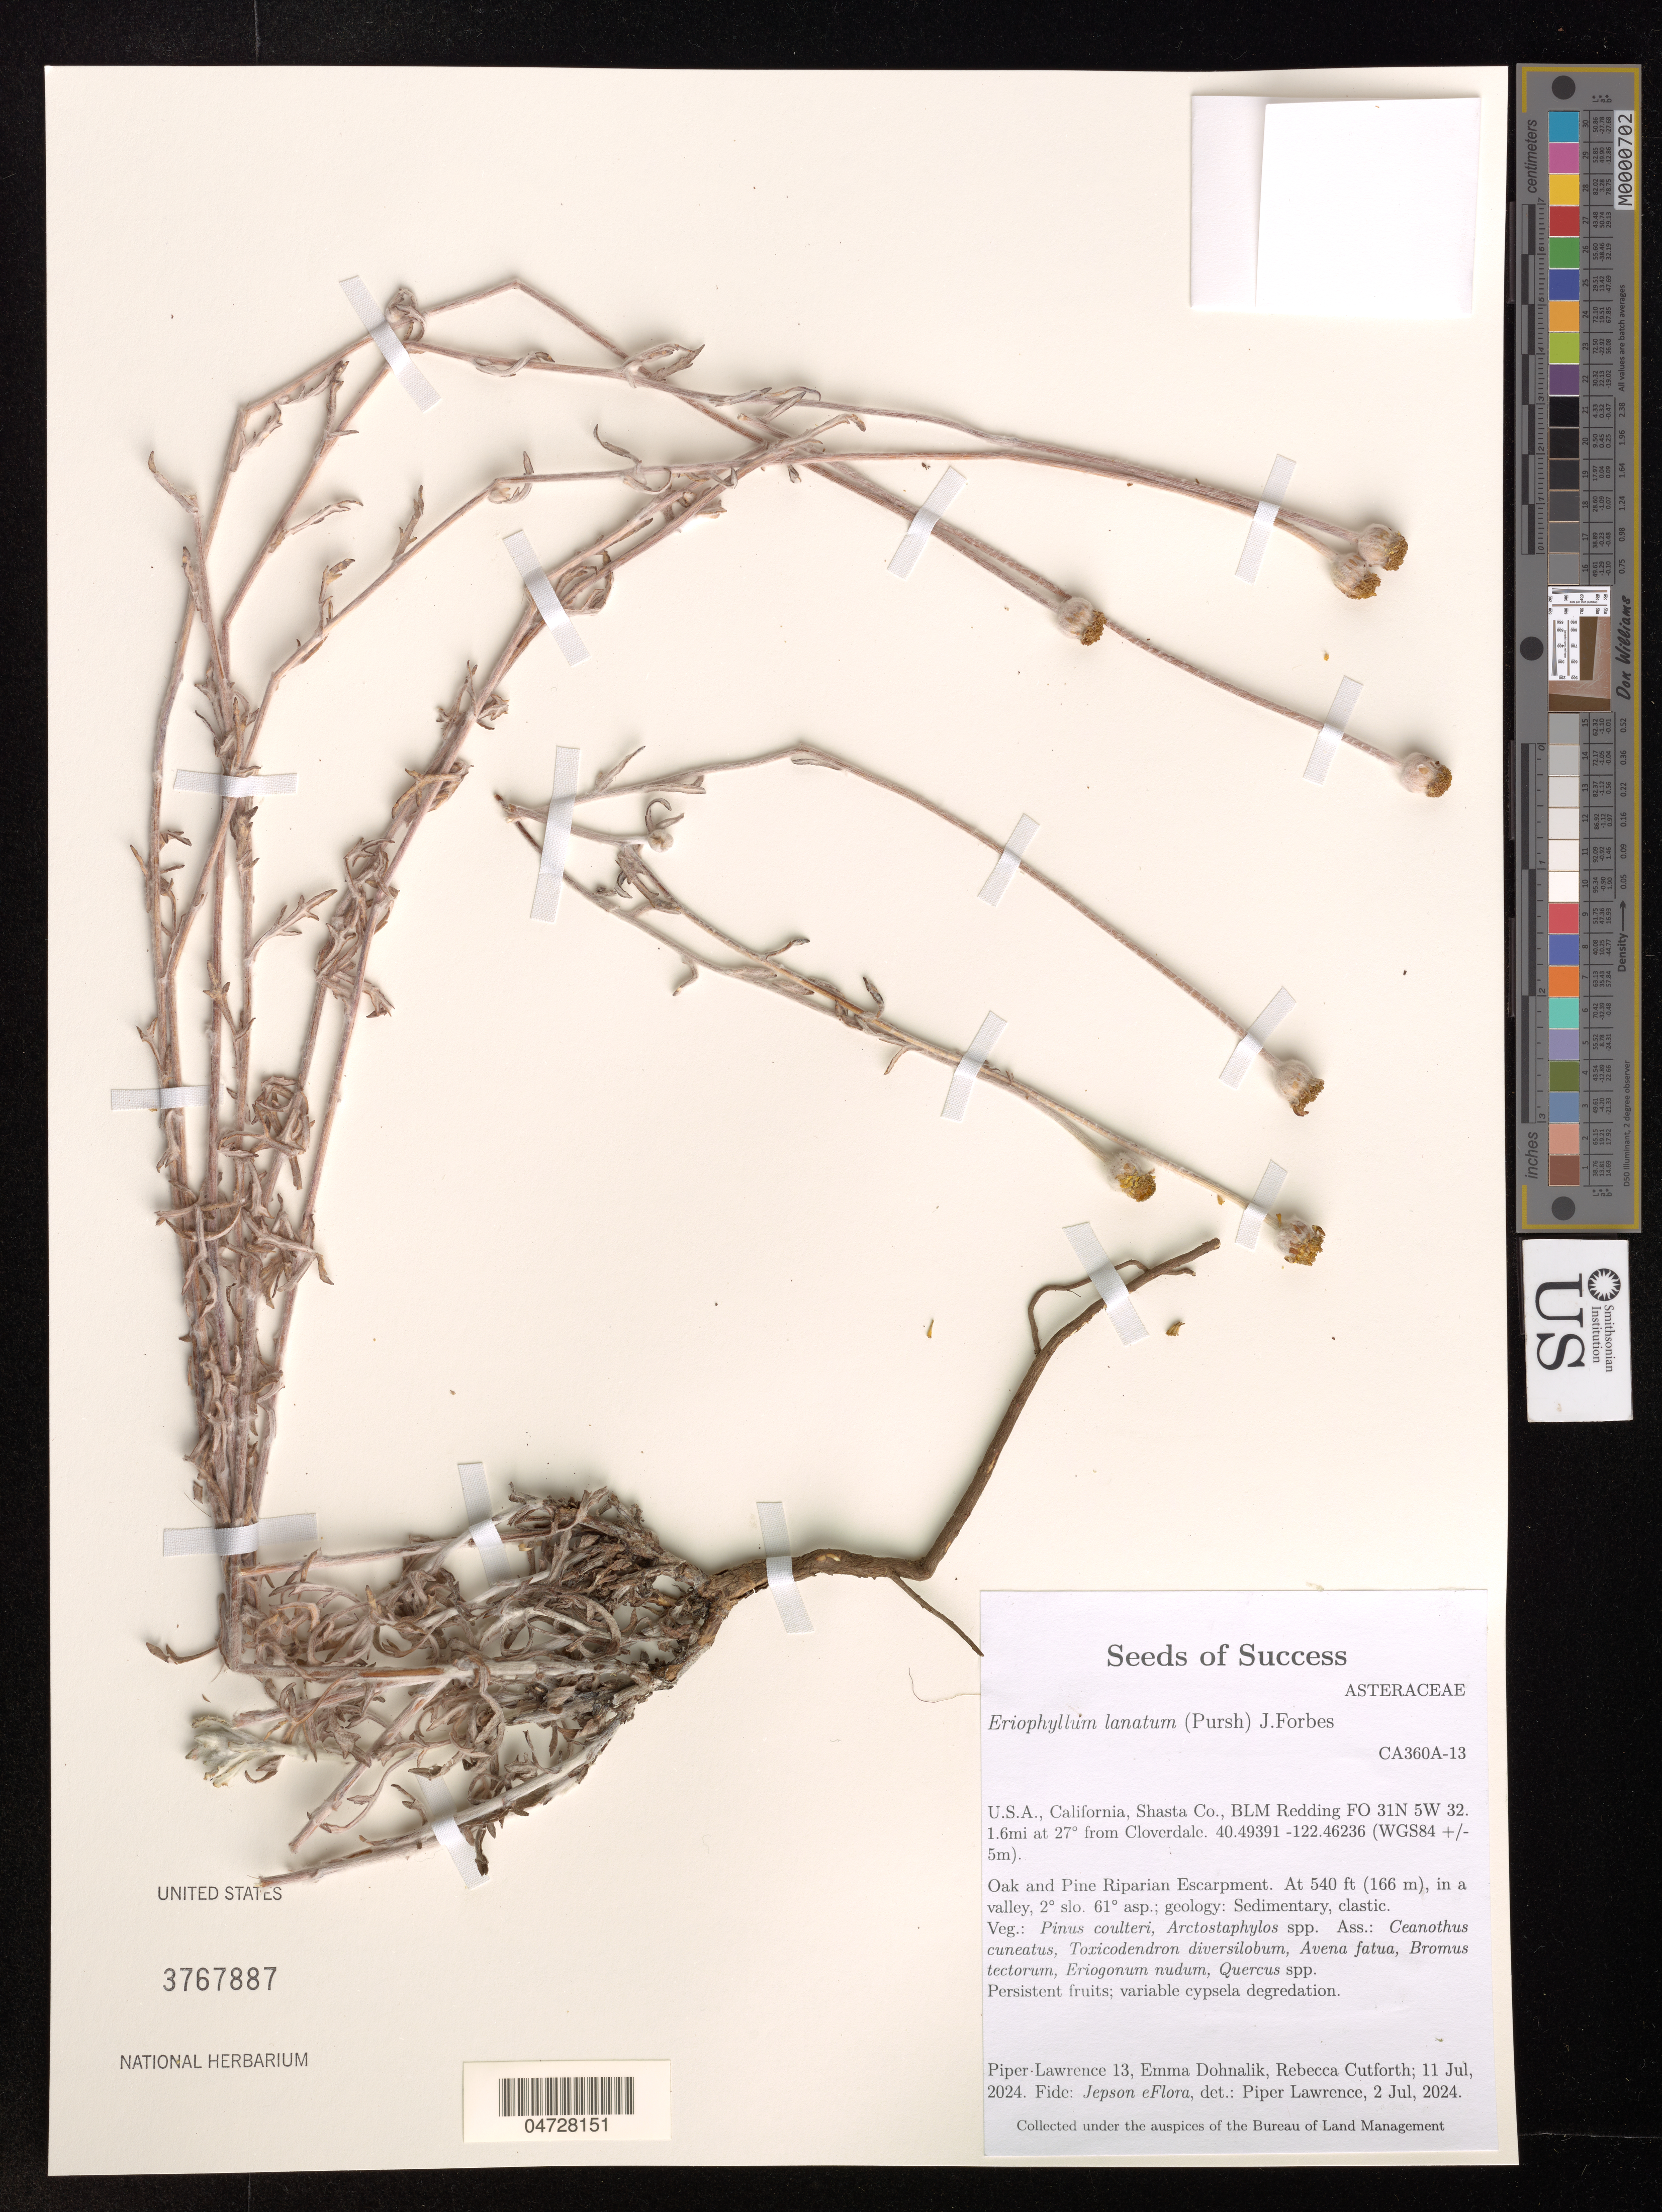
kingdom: Plantae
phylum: Tracheophyta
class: Magnoliopsida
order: Asterales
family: Asteraceae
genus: Eriophyllum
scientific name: Eriophyllum lanatum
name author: (Pursh) J. Forbes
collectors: P. Lawrence, E. Dohnalik & R. Cutforth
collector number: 13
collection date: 2024-07-11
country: United States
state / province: California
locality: Shasta Co., BLM Redding FO 31N 5W 32. 1.6mi at 27° from Cloverdale.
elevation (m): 165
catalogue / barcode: US 3767887